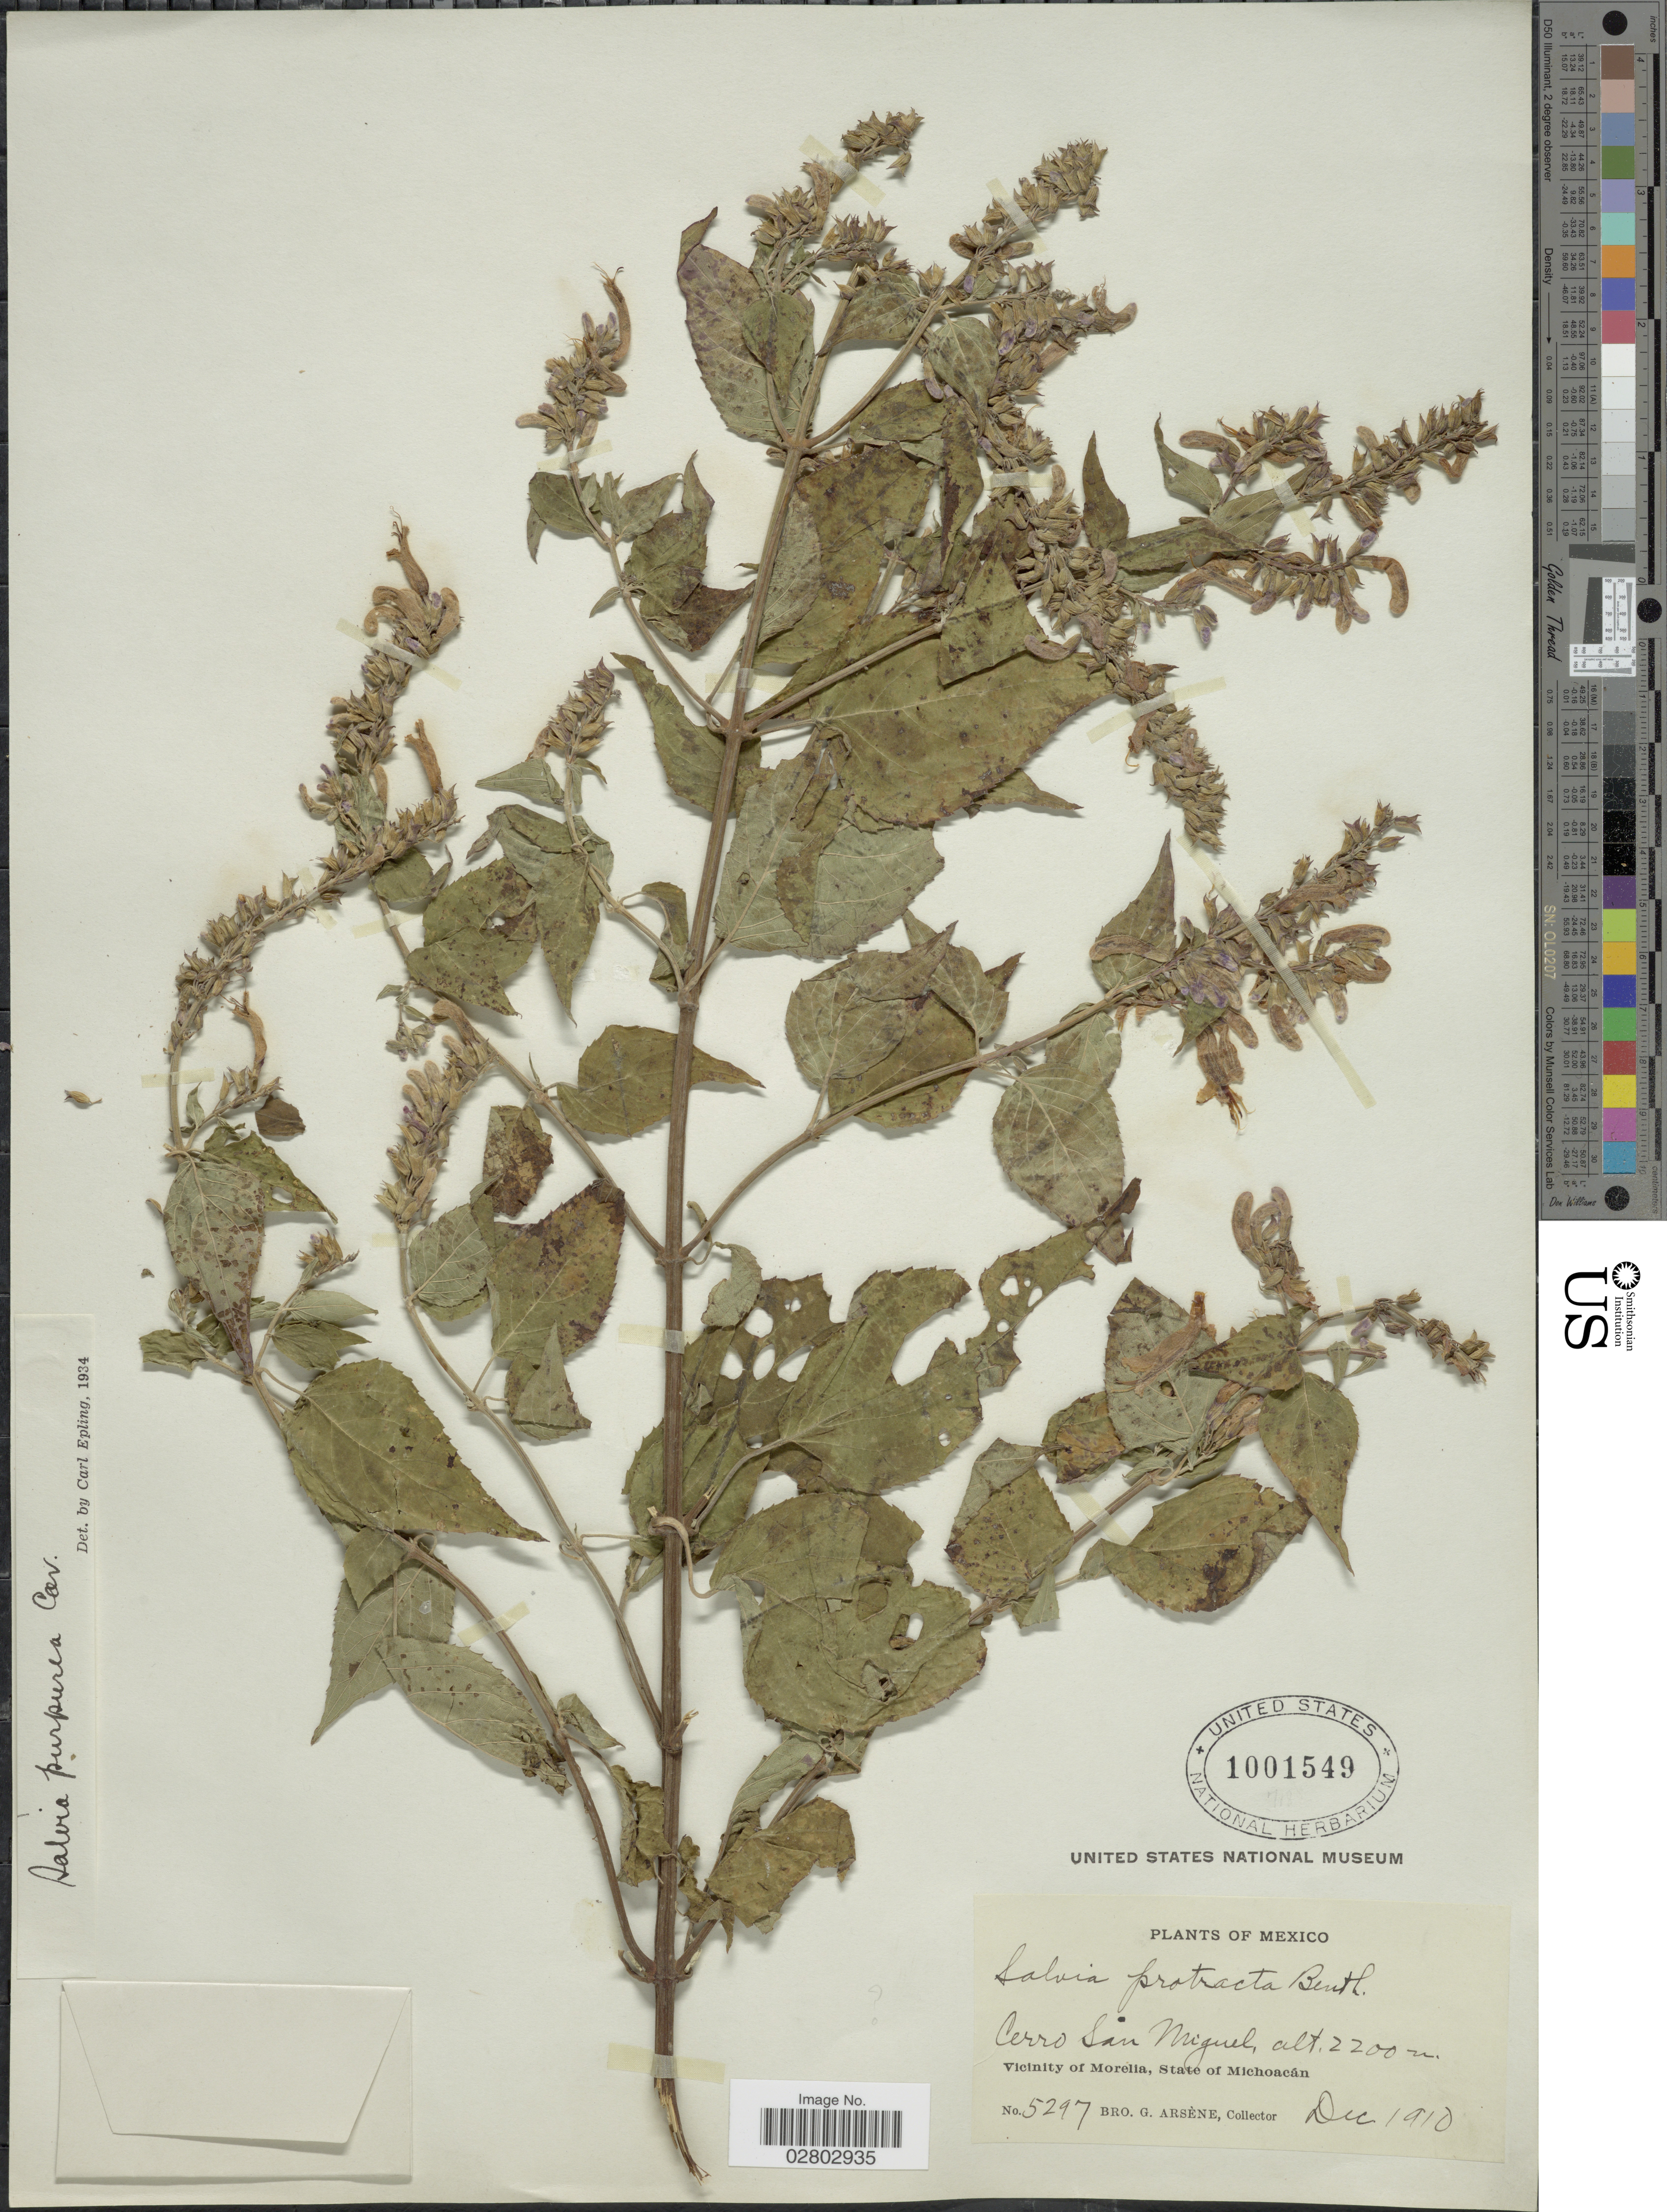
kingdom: Plantae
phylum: Tracheophyta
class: Magnoliopsida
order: Lamiales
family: Lamiaceae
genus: Salvia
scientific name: Salvia purpurea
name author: Cav.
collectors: Bro. G. Arsène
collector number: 5297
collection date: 1910-12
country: Mexico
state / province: Michoacán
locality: Cerro San Miguel, Vicinity of Morelia, State of Michoacán.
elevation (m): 2200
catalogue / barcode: US 1001549